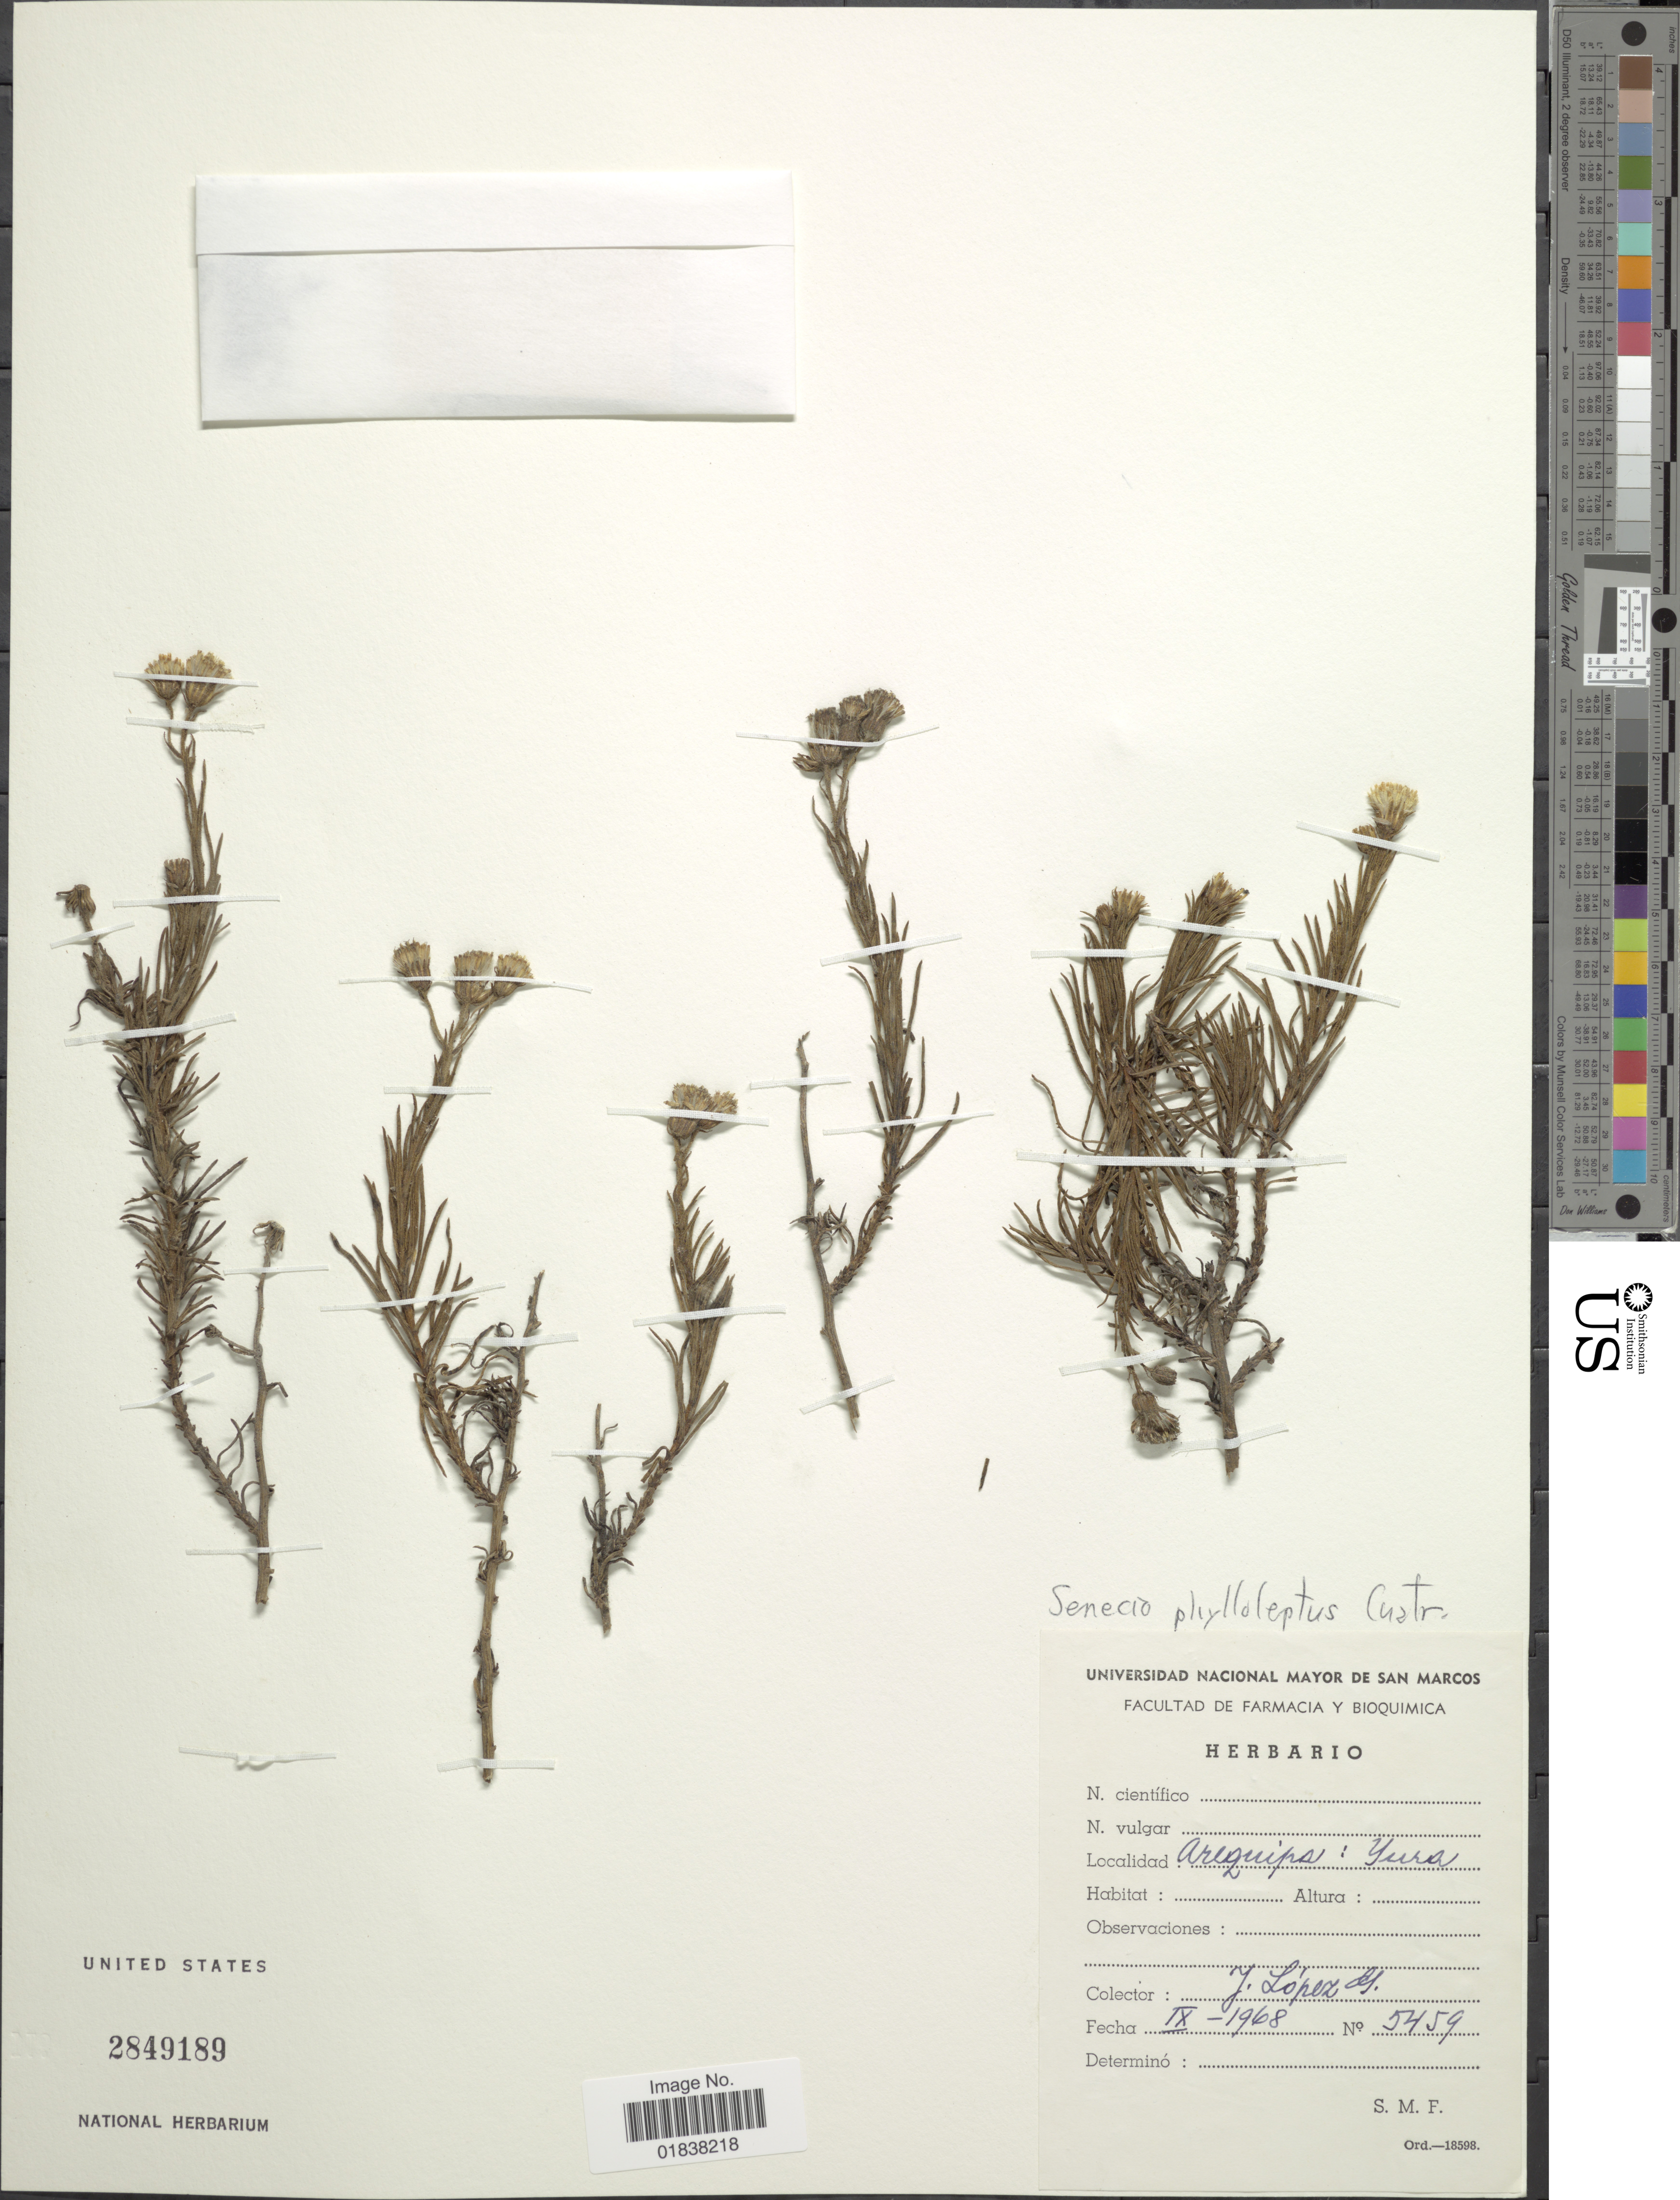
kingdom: Plantae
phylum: Tracheophyta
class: Magnoliopsida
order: Asterales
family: Asteraceae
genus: Senecio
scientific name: Senecio phylloleptus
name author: Cuatrec.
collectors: J. López G.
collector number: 5459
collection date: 1968-09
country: Peru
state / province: Arequipa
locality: Yura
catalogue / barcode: US 2849189